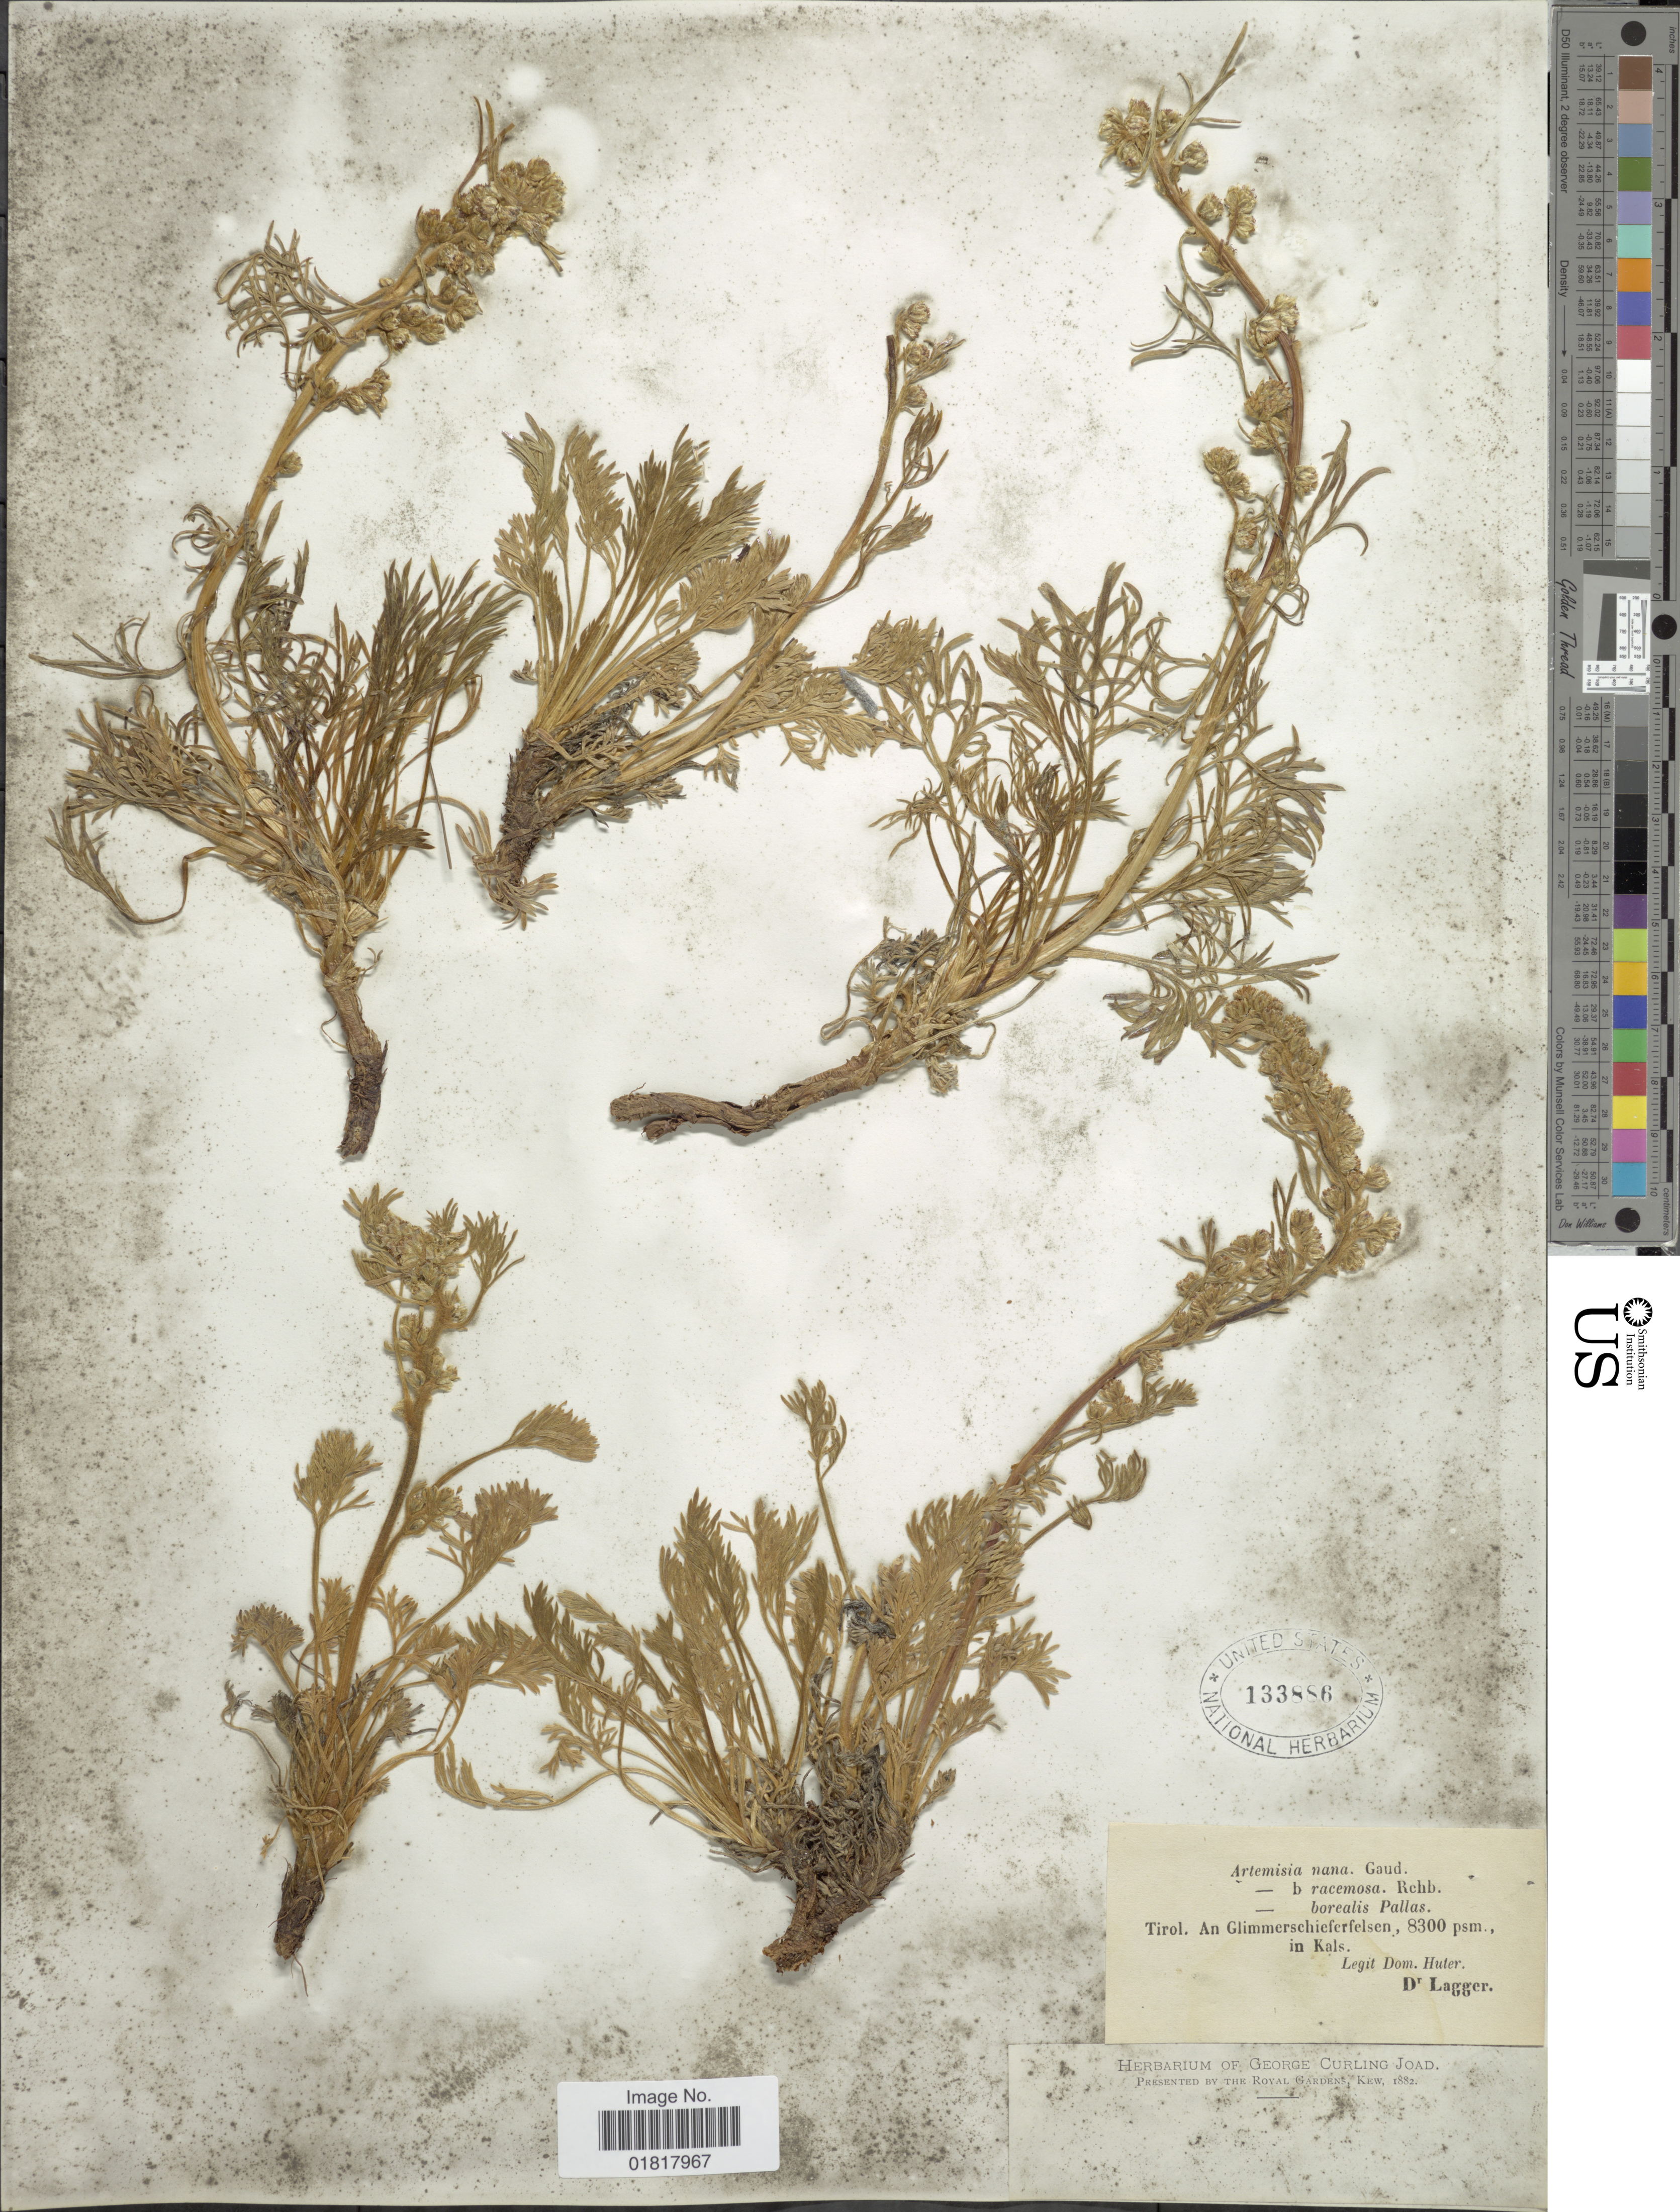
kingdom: Plantae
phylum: Tracheophyta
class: Magnoliopsida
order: Asterales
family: Asteraceae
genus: Artemisia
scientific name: Artemisia nana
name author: L.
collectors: D. Huter & F. J. Lagger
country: Austria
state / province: Tirol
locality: An Glimmerschieferfelsen in Kals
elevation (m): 2530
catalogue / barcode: US 133886